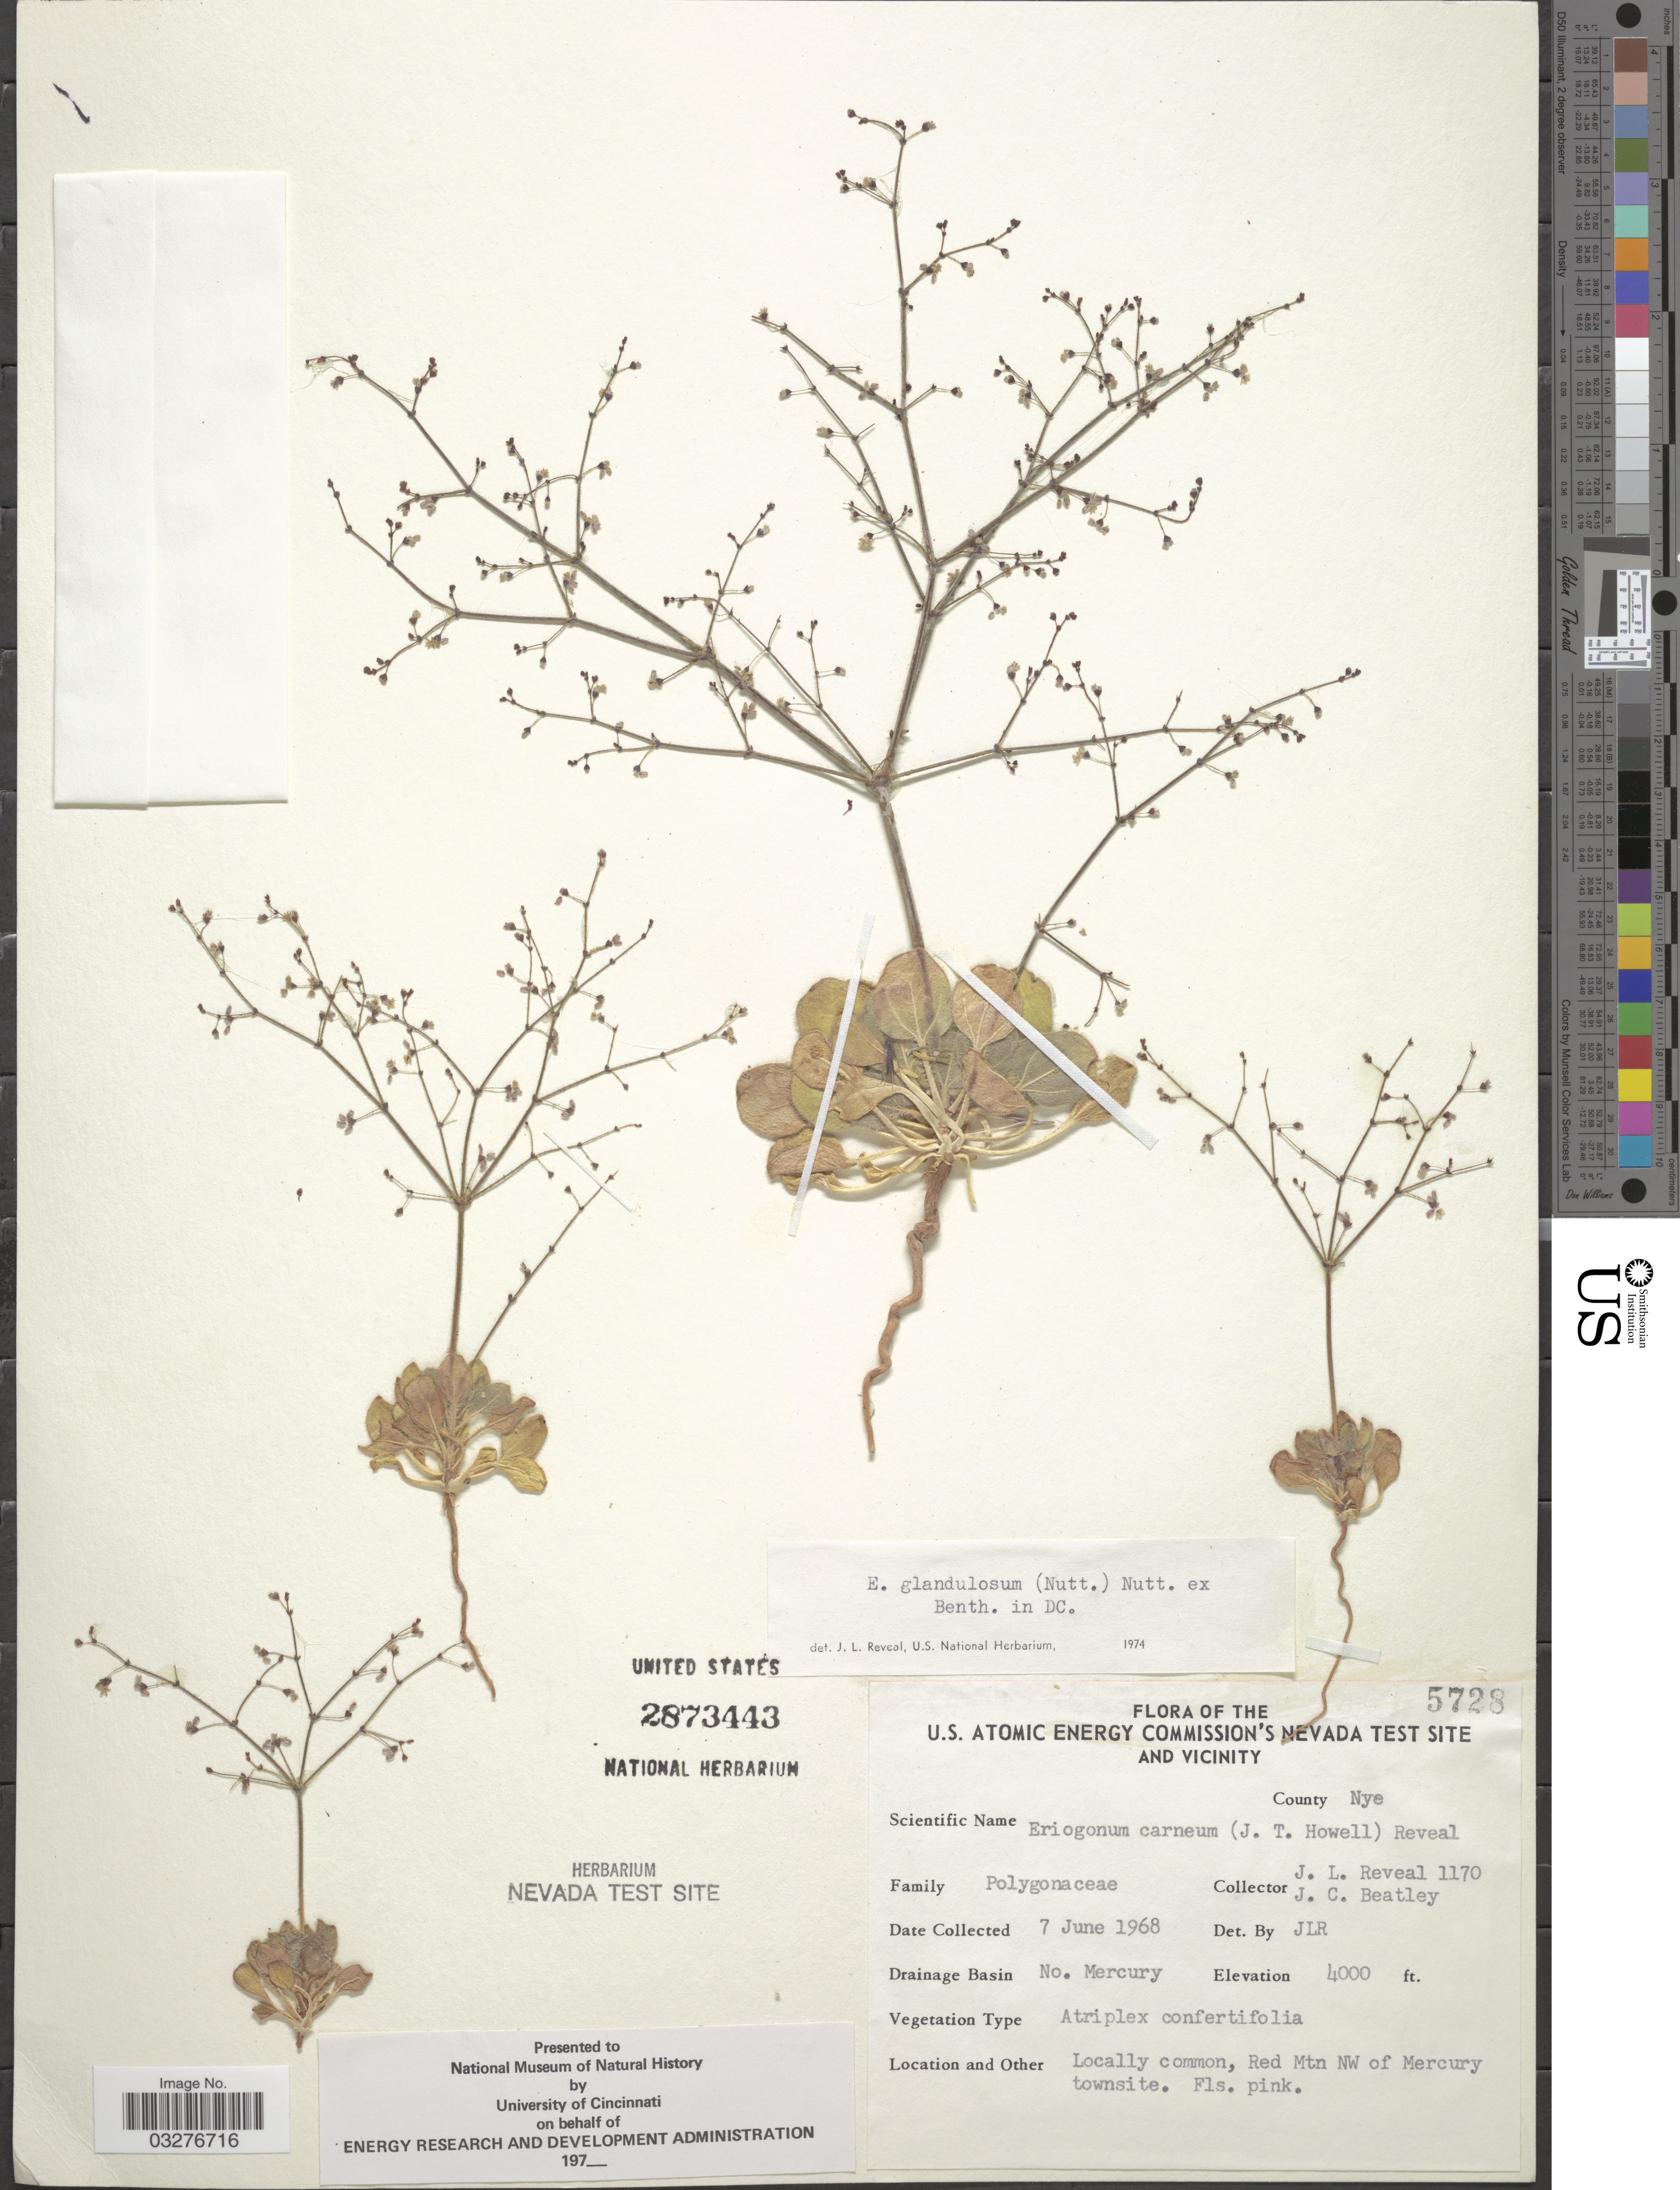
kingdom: Plantae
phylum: Tracheophyta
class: Magnoliopsida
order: Caryophyllales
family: Polygonaceae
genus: Eriogonum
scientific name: Eriogonum glandulosum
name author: (Nutt.) Nutt. ex Benth.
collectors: J. L. Reveal & J. C. Beatley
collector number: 1170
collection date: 1968-06-07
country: United States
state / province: Nevada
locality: U. S. Atomic Energy Commission's Nevada Test Site and Vicinity. County Nye. Drainage Basin No. Mercury. Red Mtn NW of Mercury townsite.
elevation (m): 1219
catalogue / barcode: US 2873443